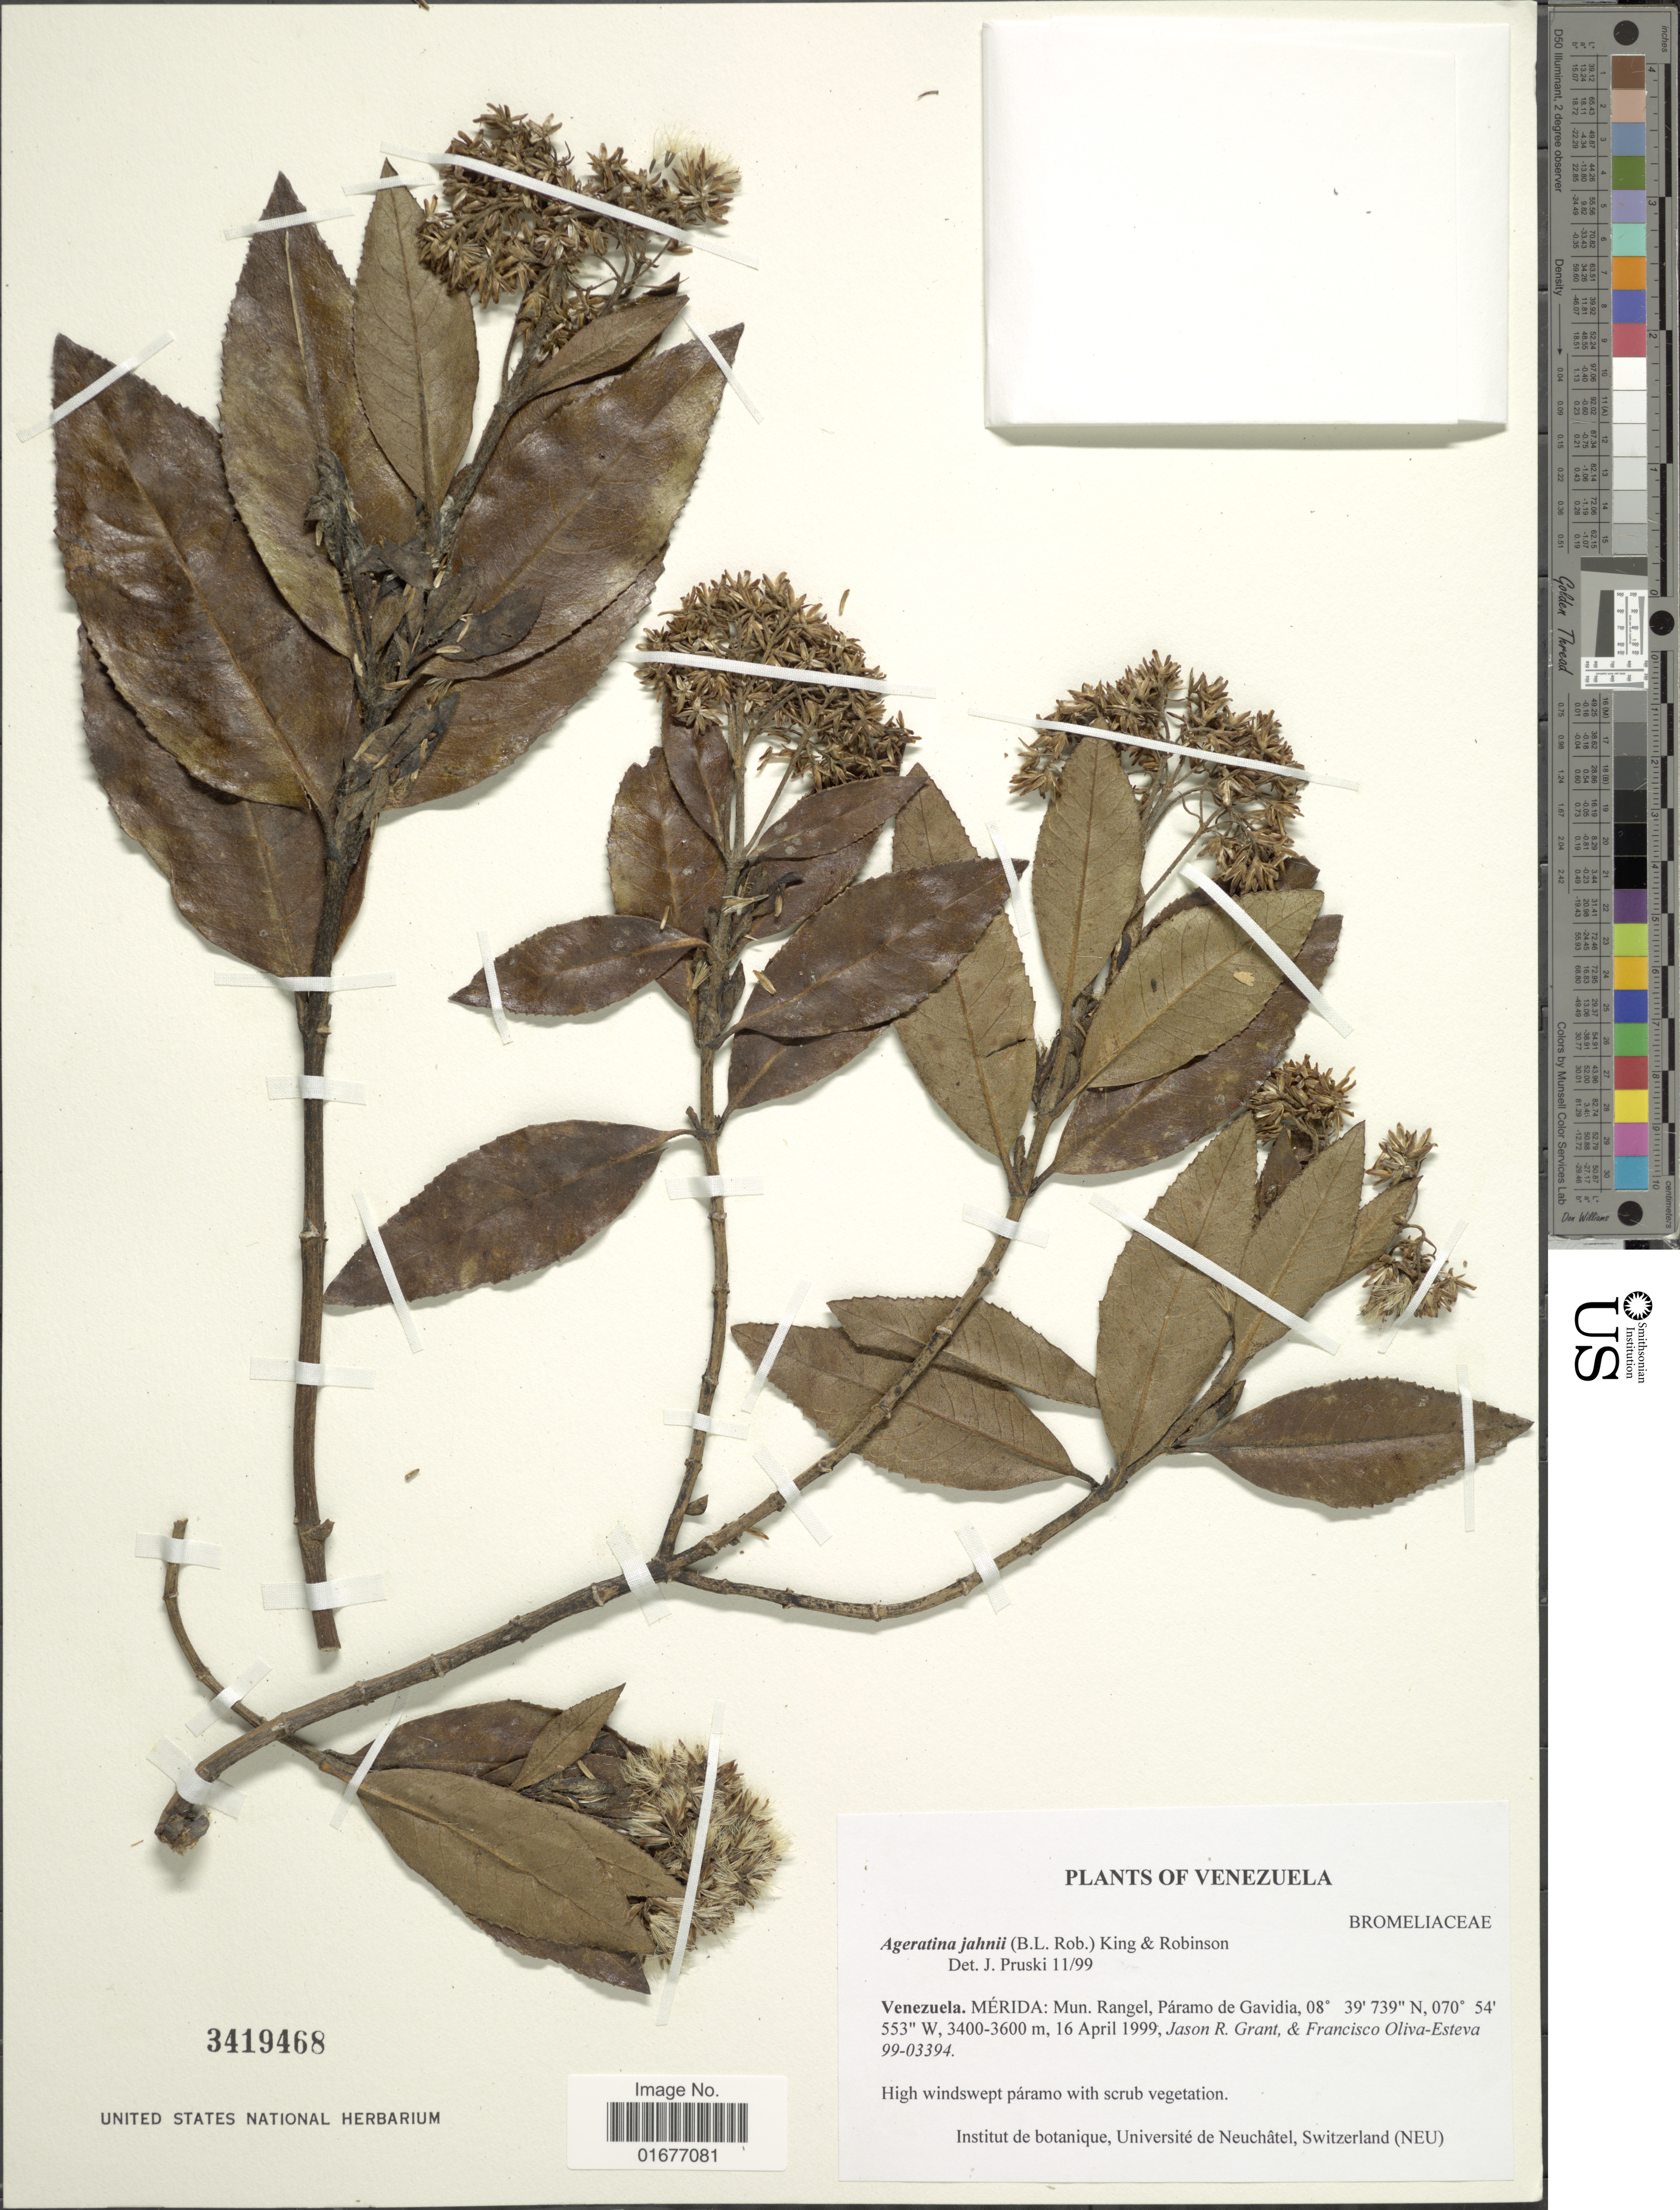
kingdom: Plantae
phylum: Tracheophyta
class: Magnoliopsida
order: Asterales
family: Asteraceae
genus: Ageratina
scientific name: Ageratina jahnii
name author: (B.L. Rob.) R.M. King & H. Rob.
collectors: J. R. Grant & F. Oliva-Esteva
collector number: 99-03394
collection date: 1999-04-16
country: Venezuela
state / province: Mérida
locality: Mun. Rangel, Paramo de Gavidia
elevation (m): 3400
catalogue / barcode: US 3419468